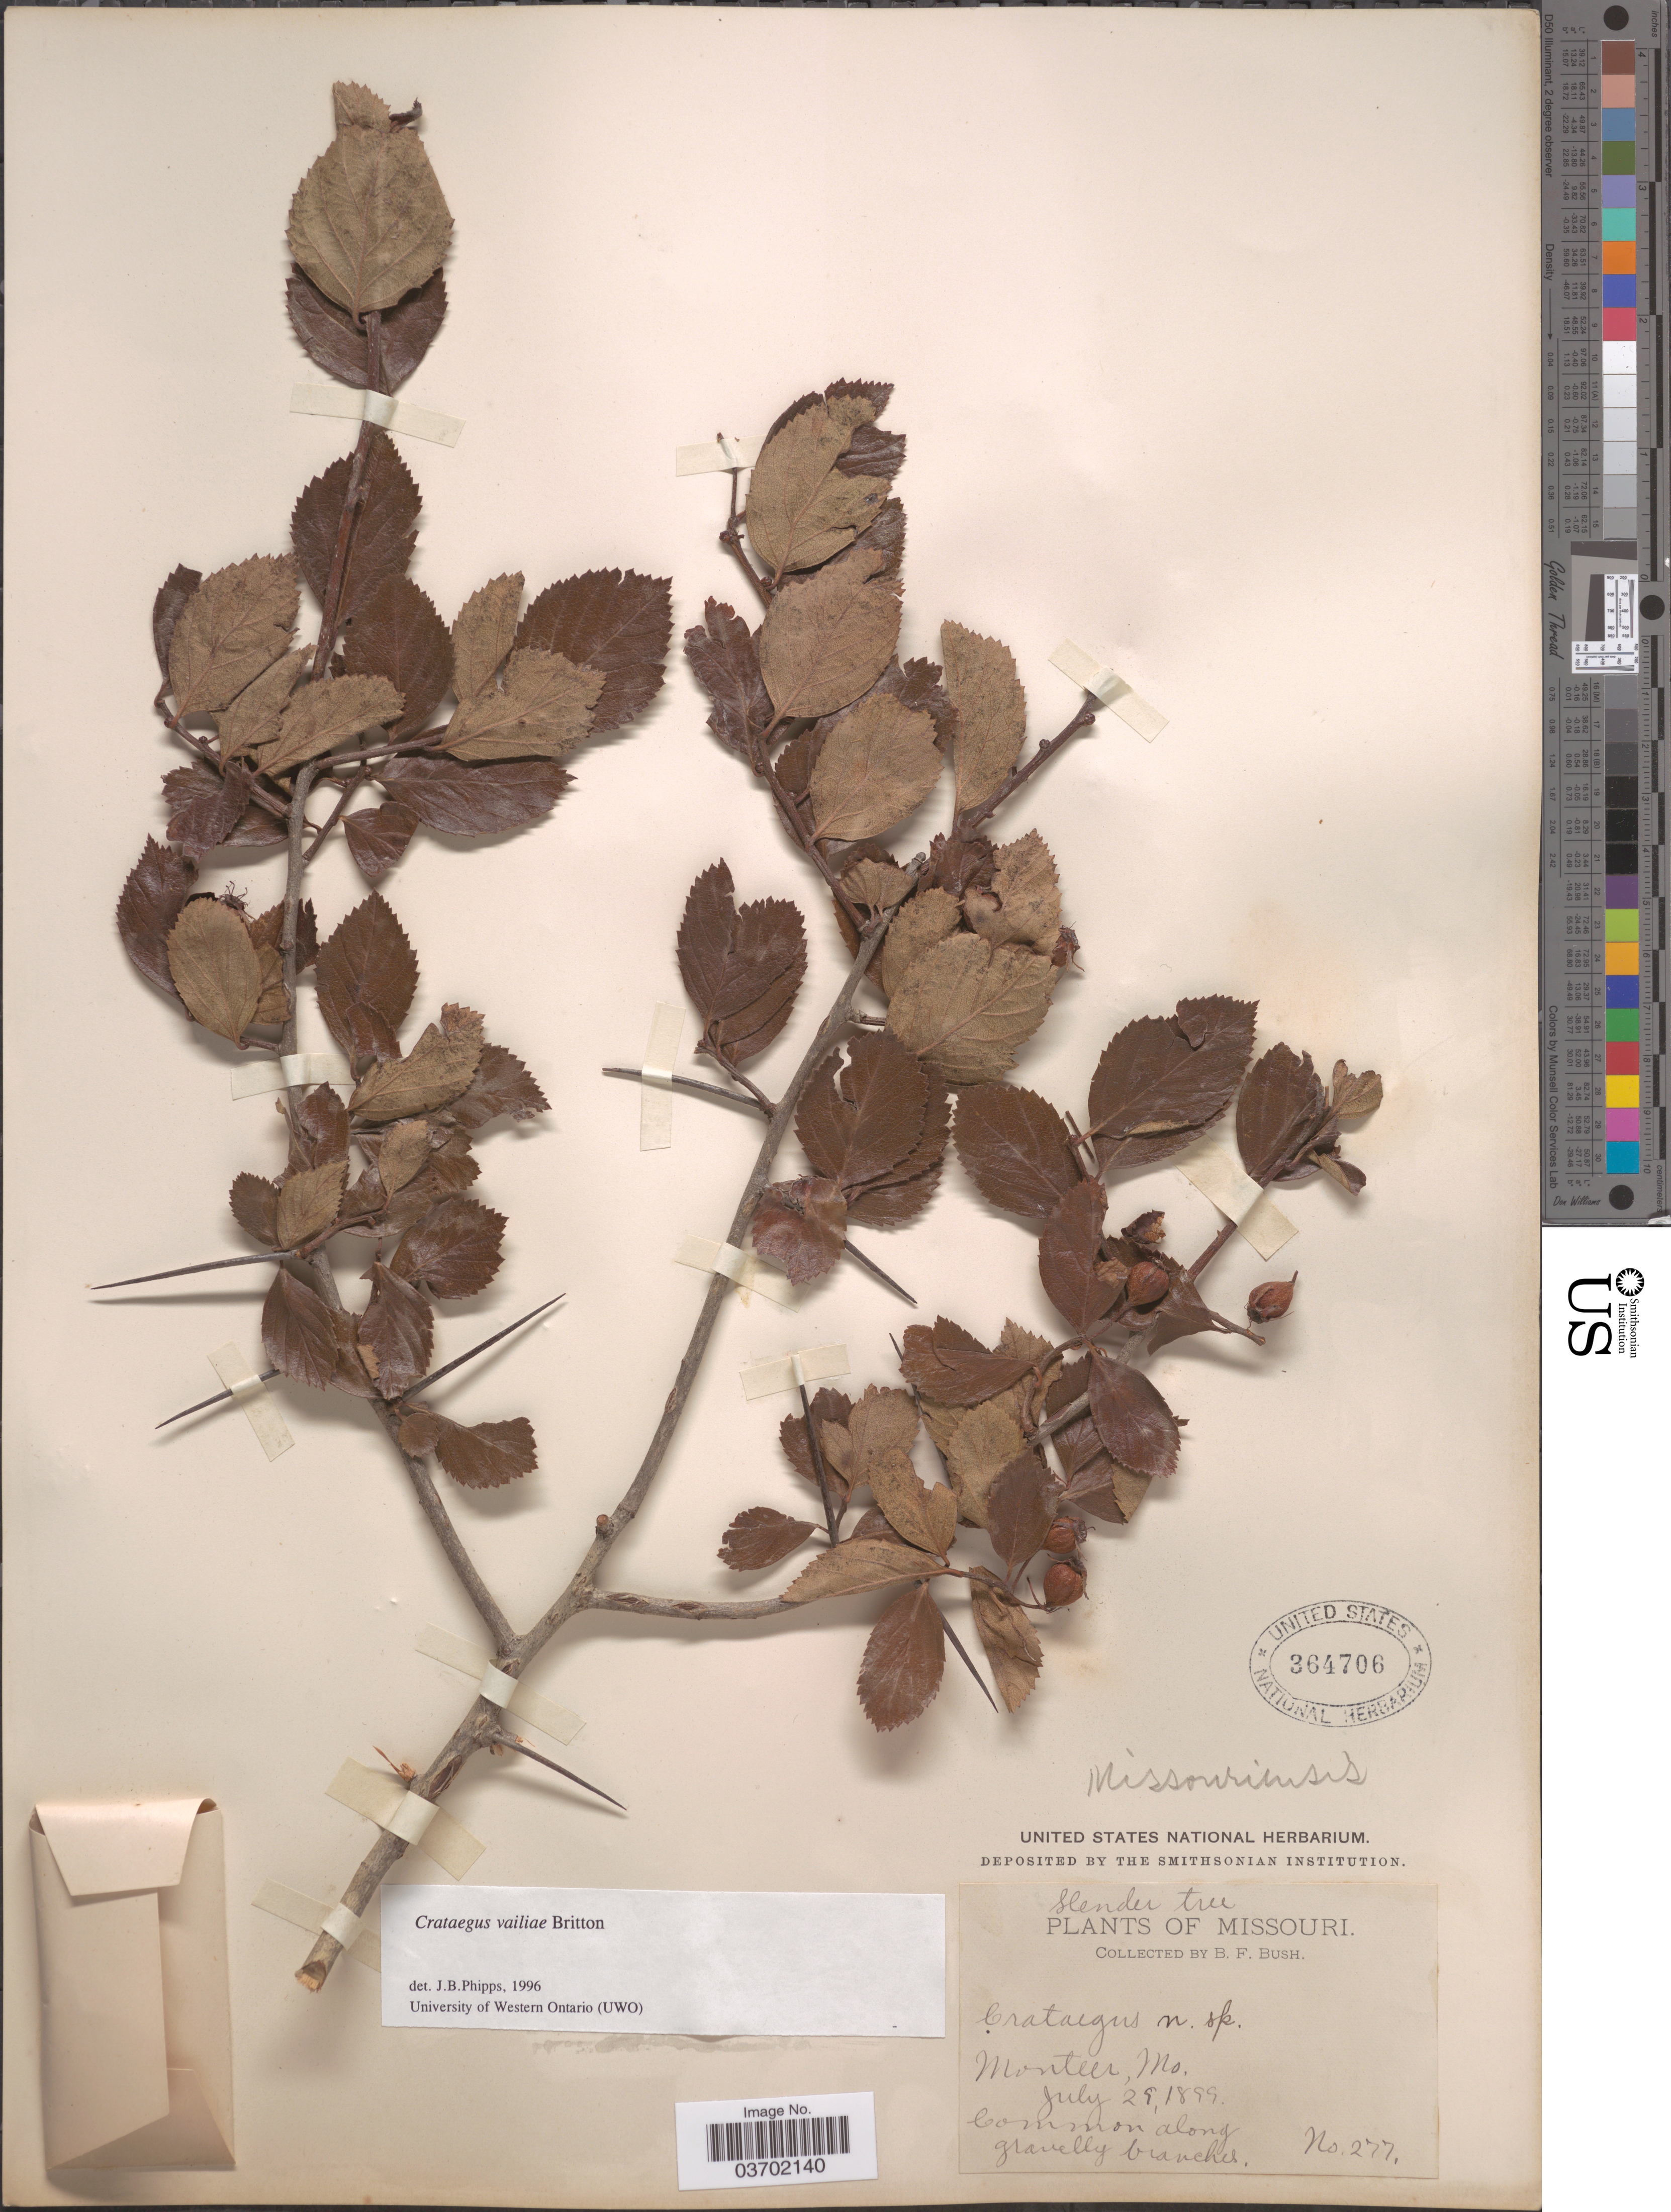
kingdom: Plantae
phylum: Tracheophyta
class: Magnoliopsida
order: Rosales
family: Rosaceae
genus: Crataegus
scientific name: Crataegus x vailiae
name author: Britton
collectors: B. F. Bush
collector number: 277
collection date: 1899-07-29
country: United States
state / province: Missouri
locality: Monteer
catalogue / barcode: US 364706